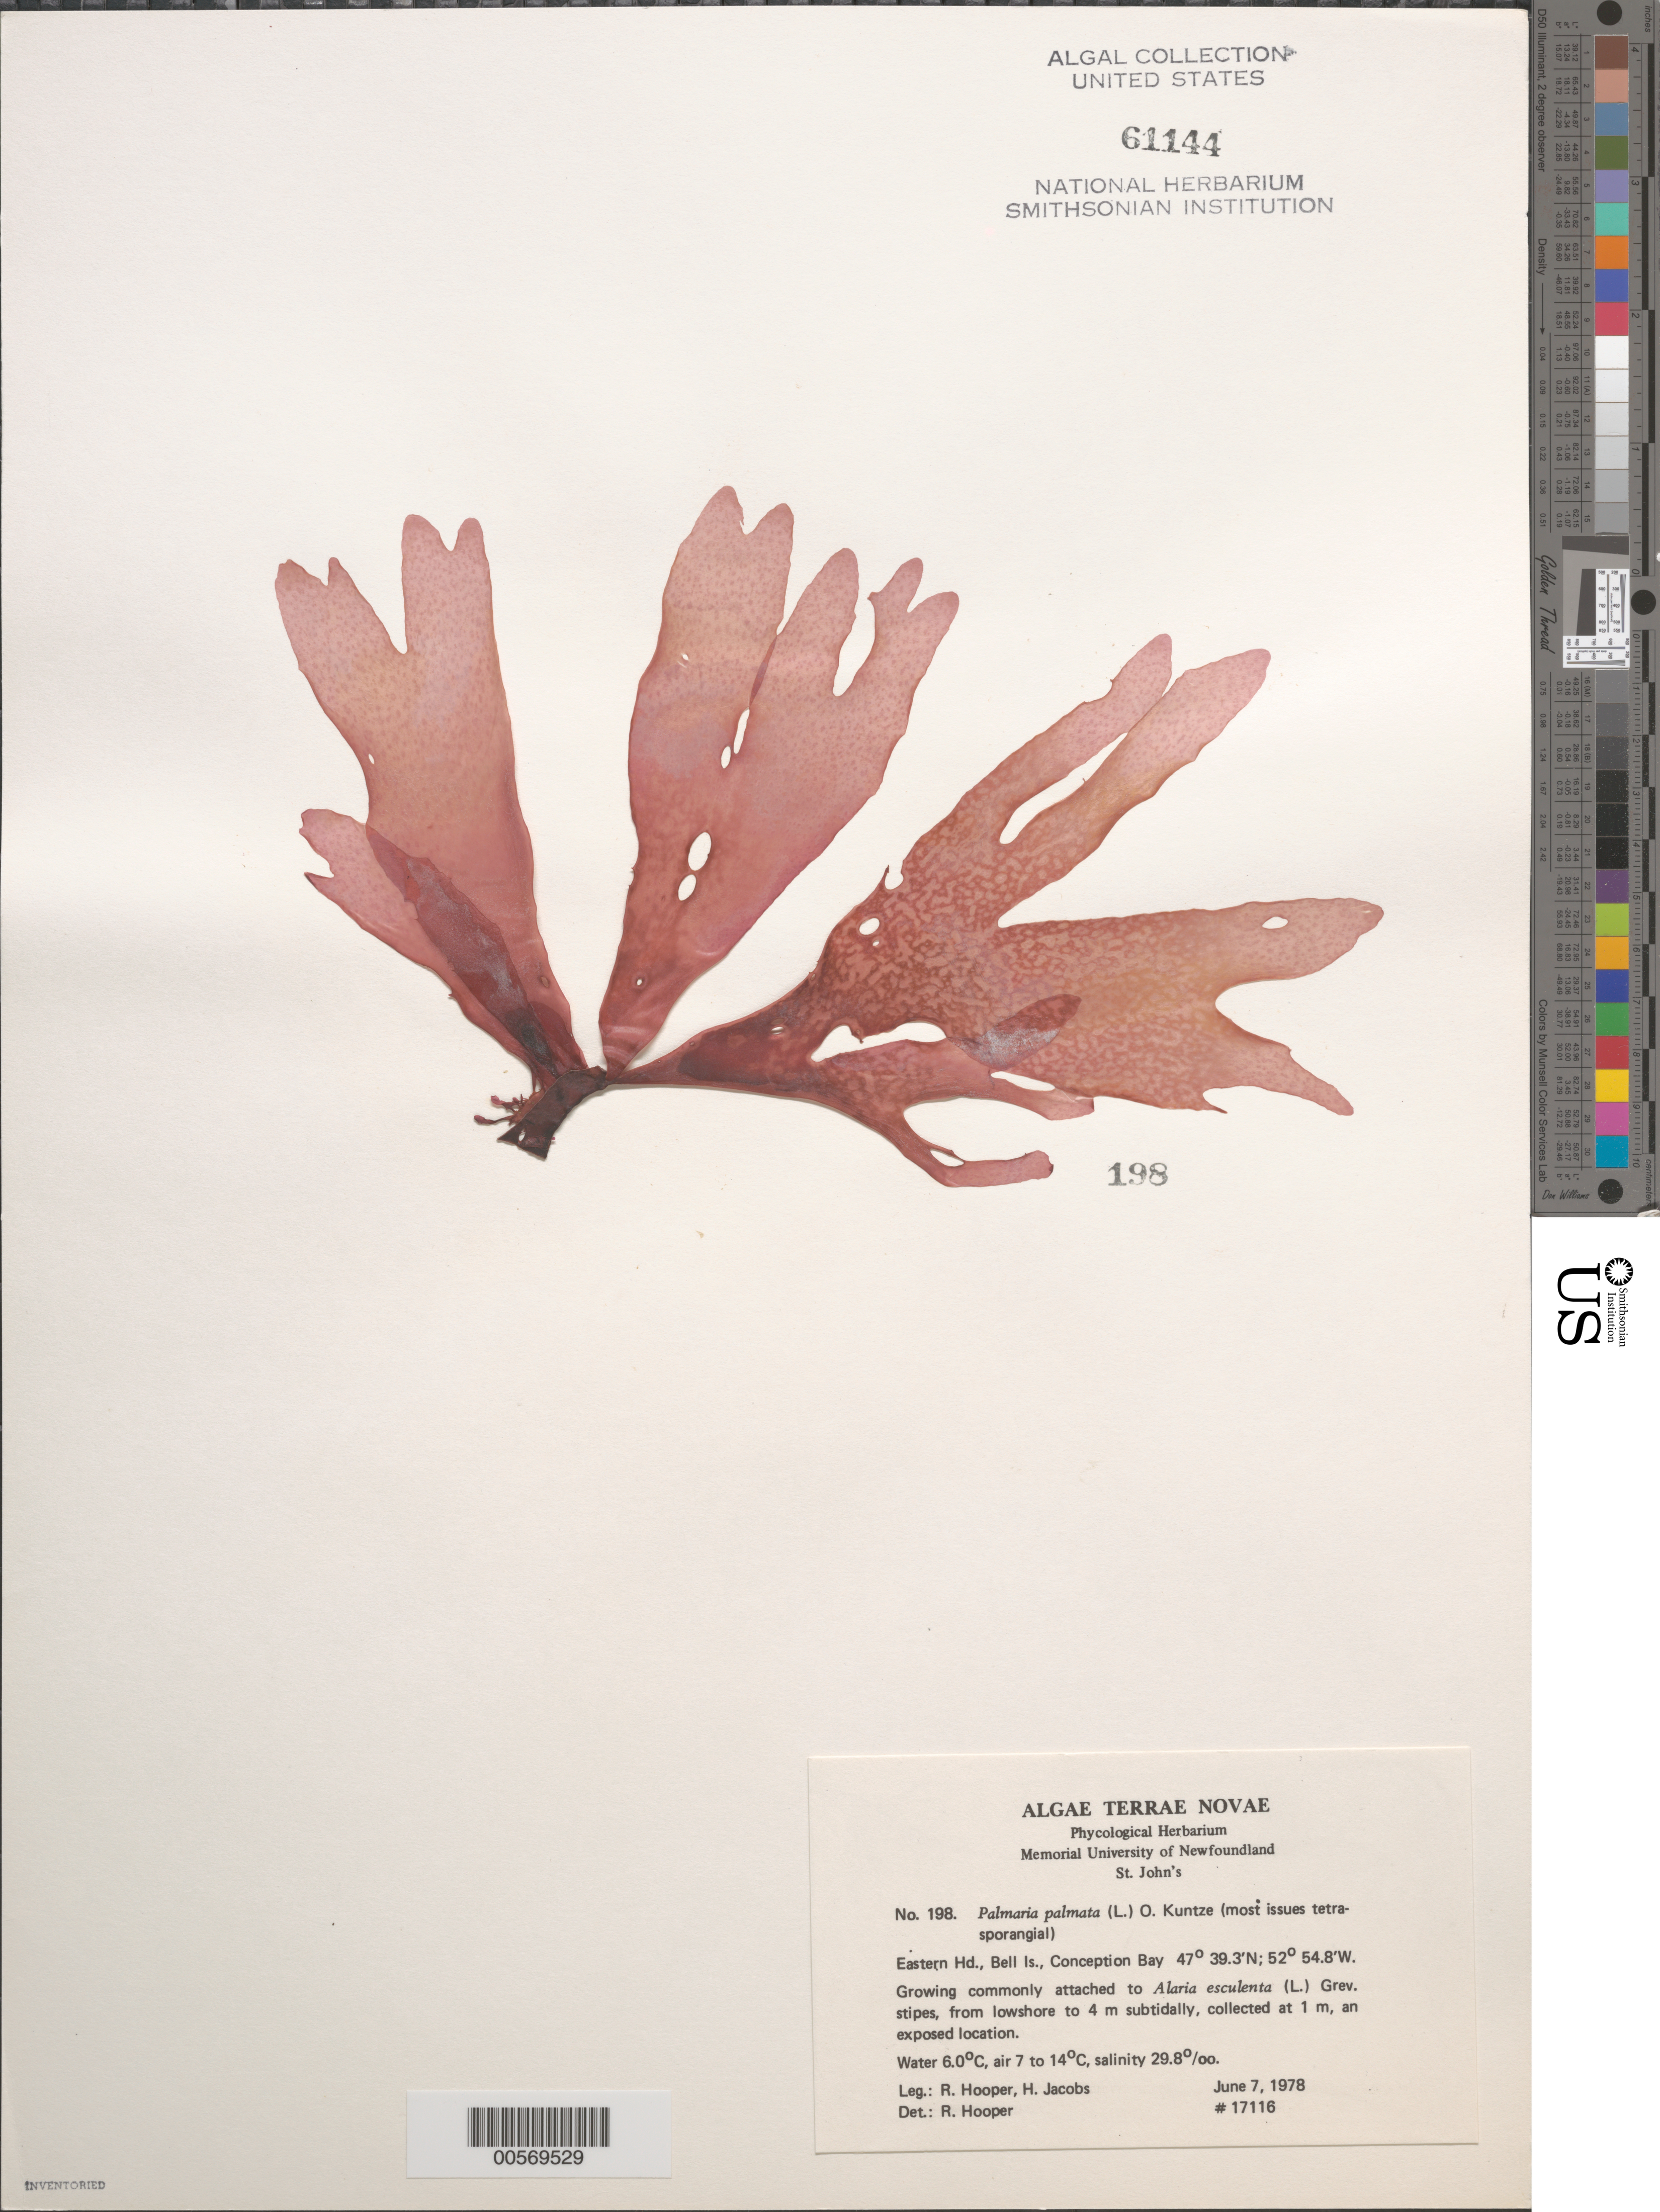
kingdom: Plantae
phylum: Rhodophyta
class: Florideophyceae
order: Palmariales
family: Palmariaceae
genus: Palmaria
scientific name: Palmaria palmata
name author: (L.) F. Weber & D. Mohr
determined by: Hooper, R. G.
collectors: R. G. Hooper & H. Jacobs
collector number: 17116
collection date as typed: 07 Jun 1978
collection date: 1978-06-07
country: Canada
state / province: Newfoundland and Labrador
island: Bell Island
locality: Eastern Head, Conception Bay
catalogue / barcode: US 61144